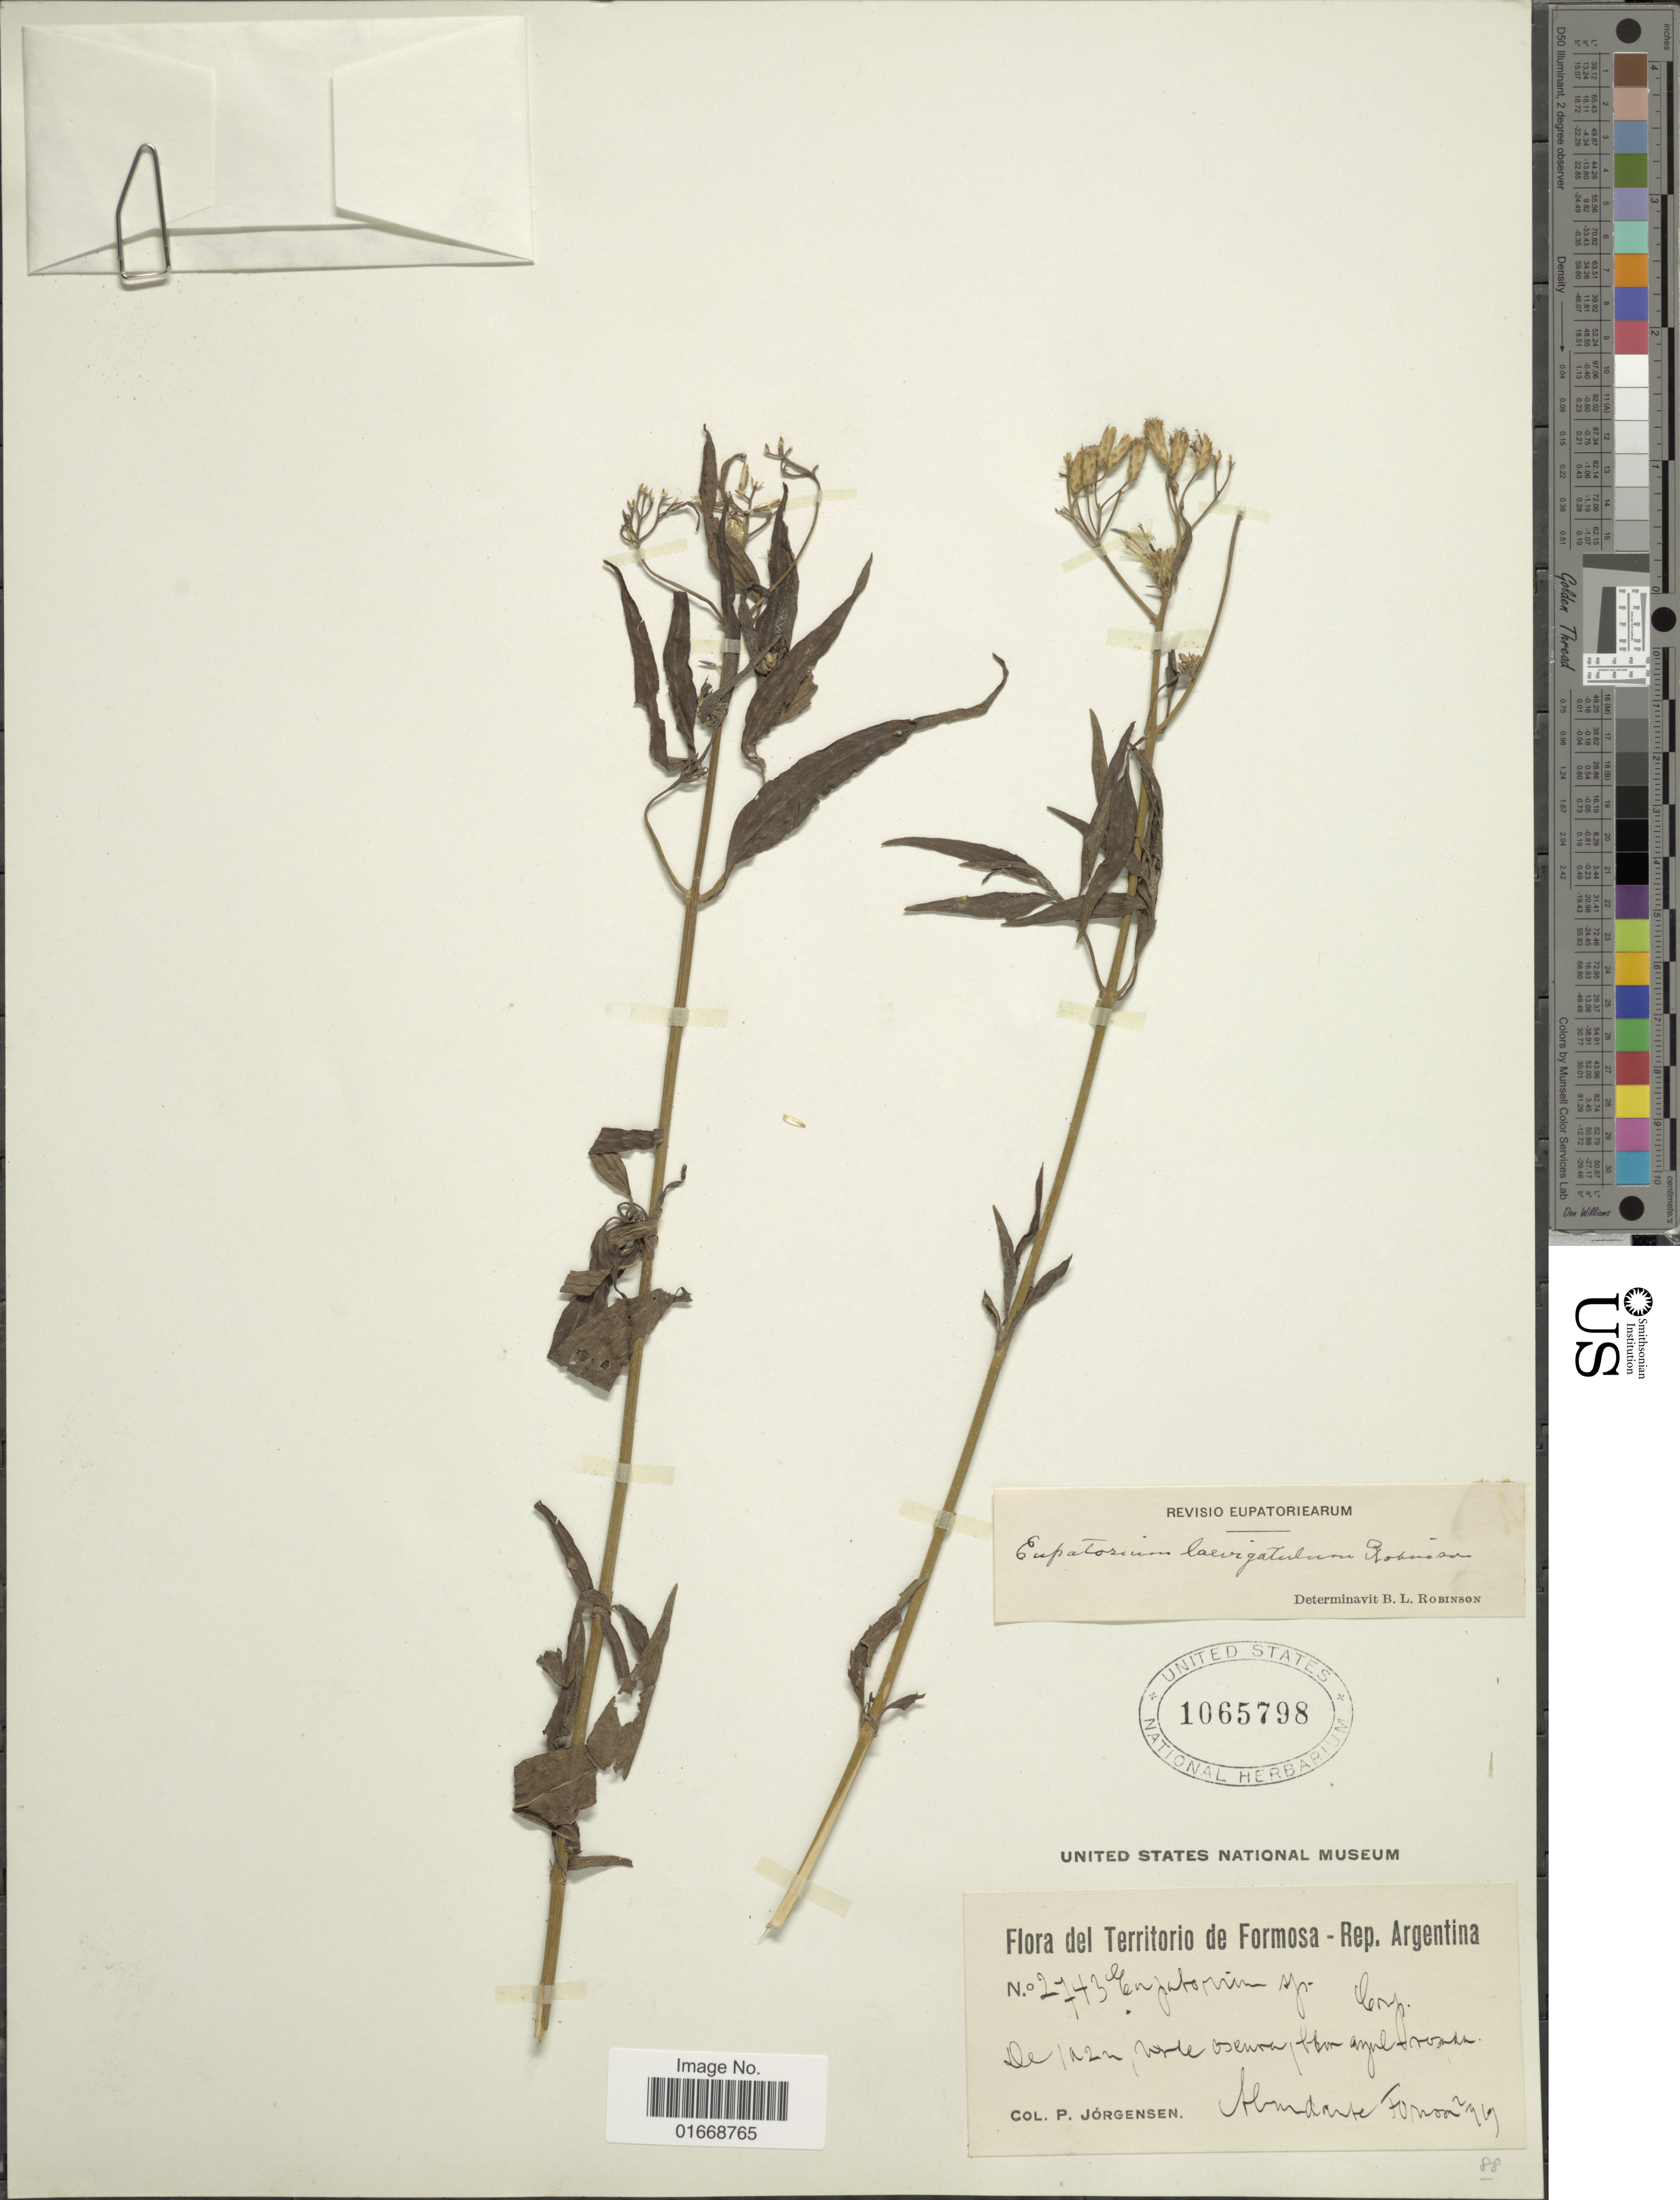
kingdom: Plantae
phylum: Tracheophyta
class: Magnoliopsida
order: Asterales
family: Asteraceae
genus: Chromolaena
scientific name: Chromolaena laevigatulum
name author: H. Rob.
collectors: P. Jörgensen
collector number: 2743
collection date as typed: Transcribed d/m/y: 2/9/19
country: Argentina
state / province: Formosa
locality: Del Territorio de Formosa, Rep. Argentina, Abundante Formosa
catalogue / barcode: US 1065798